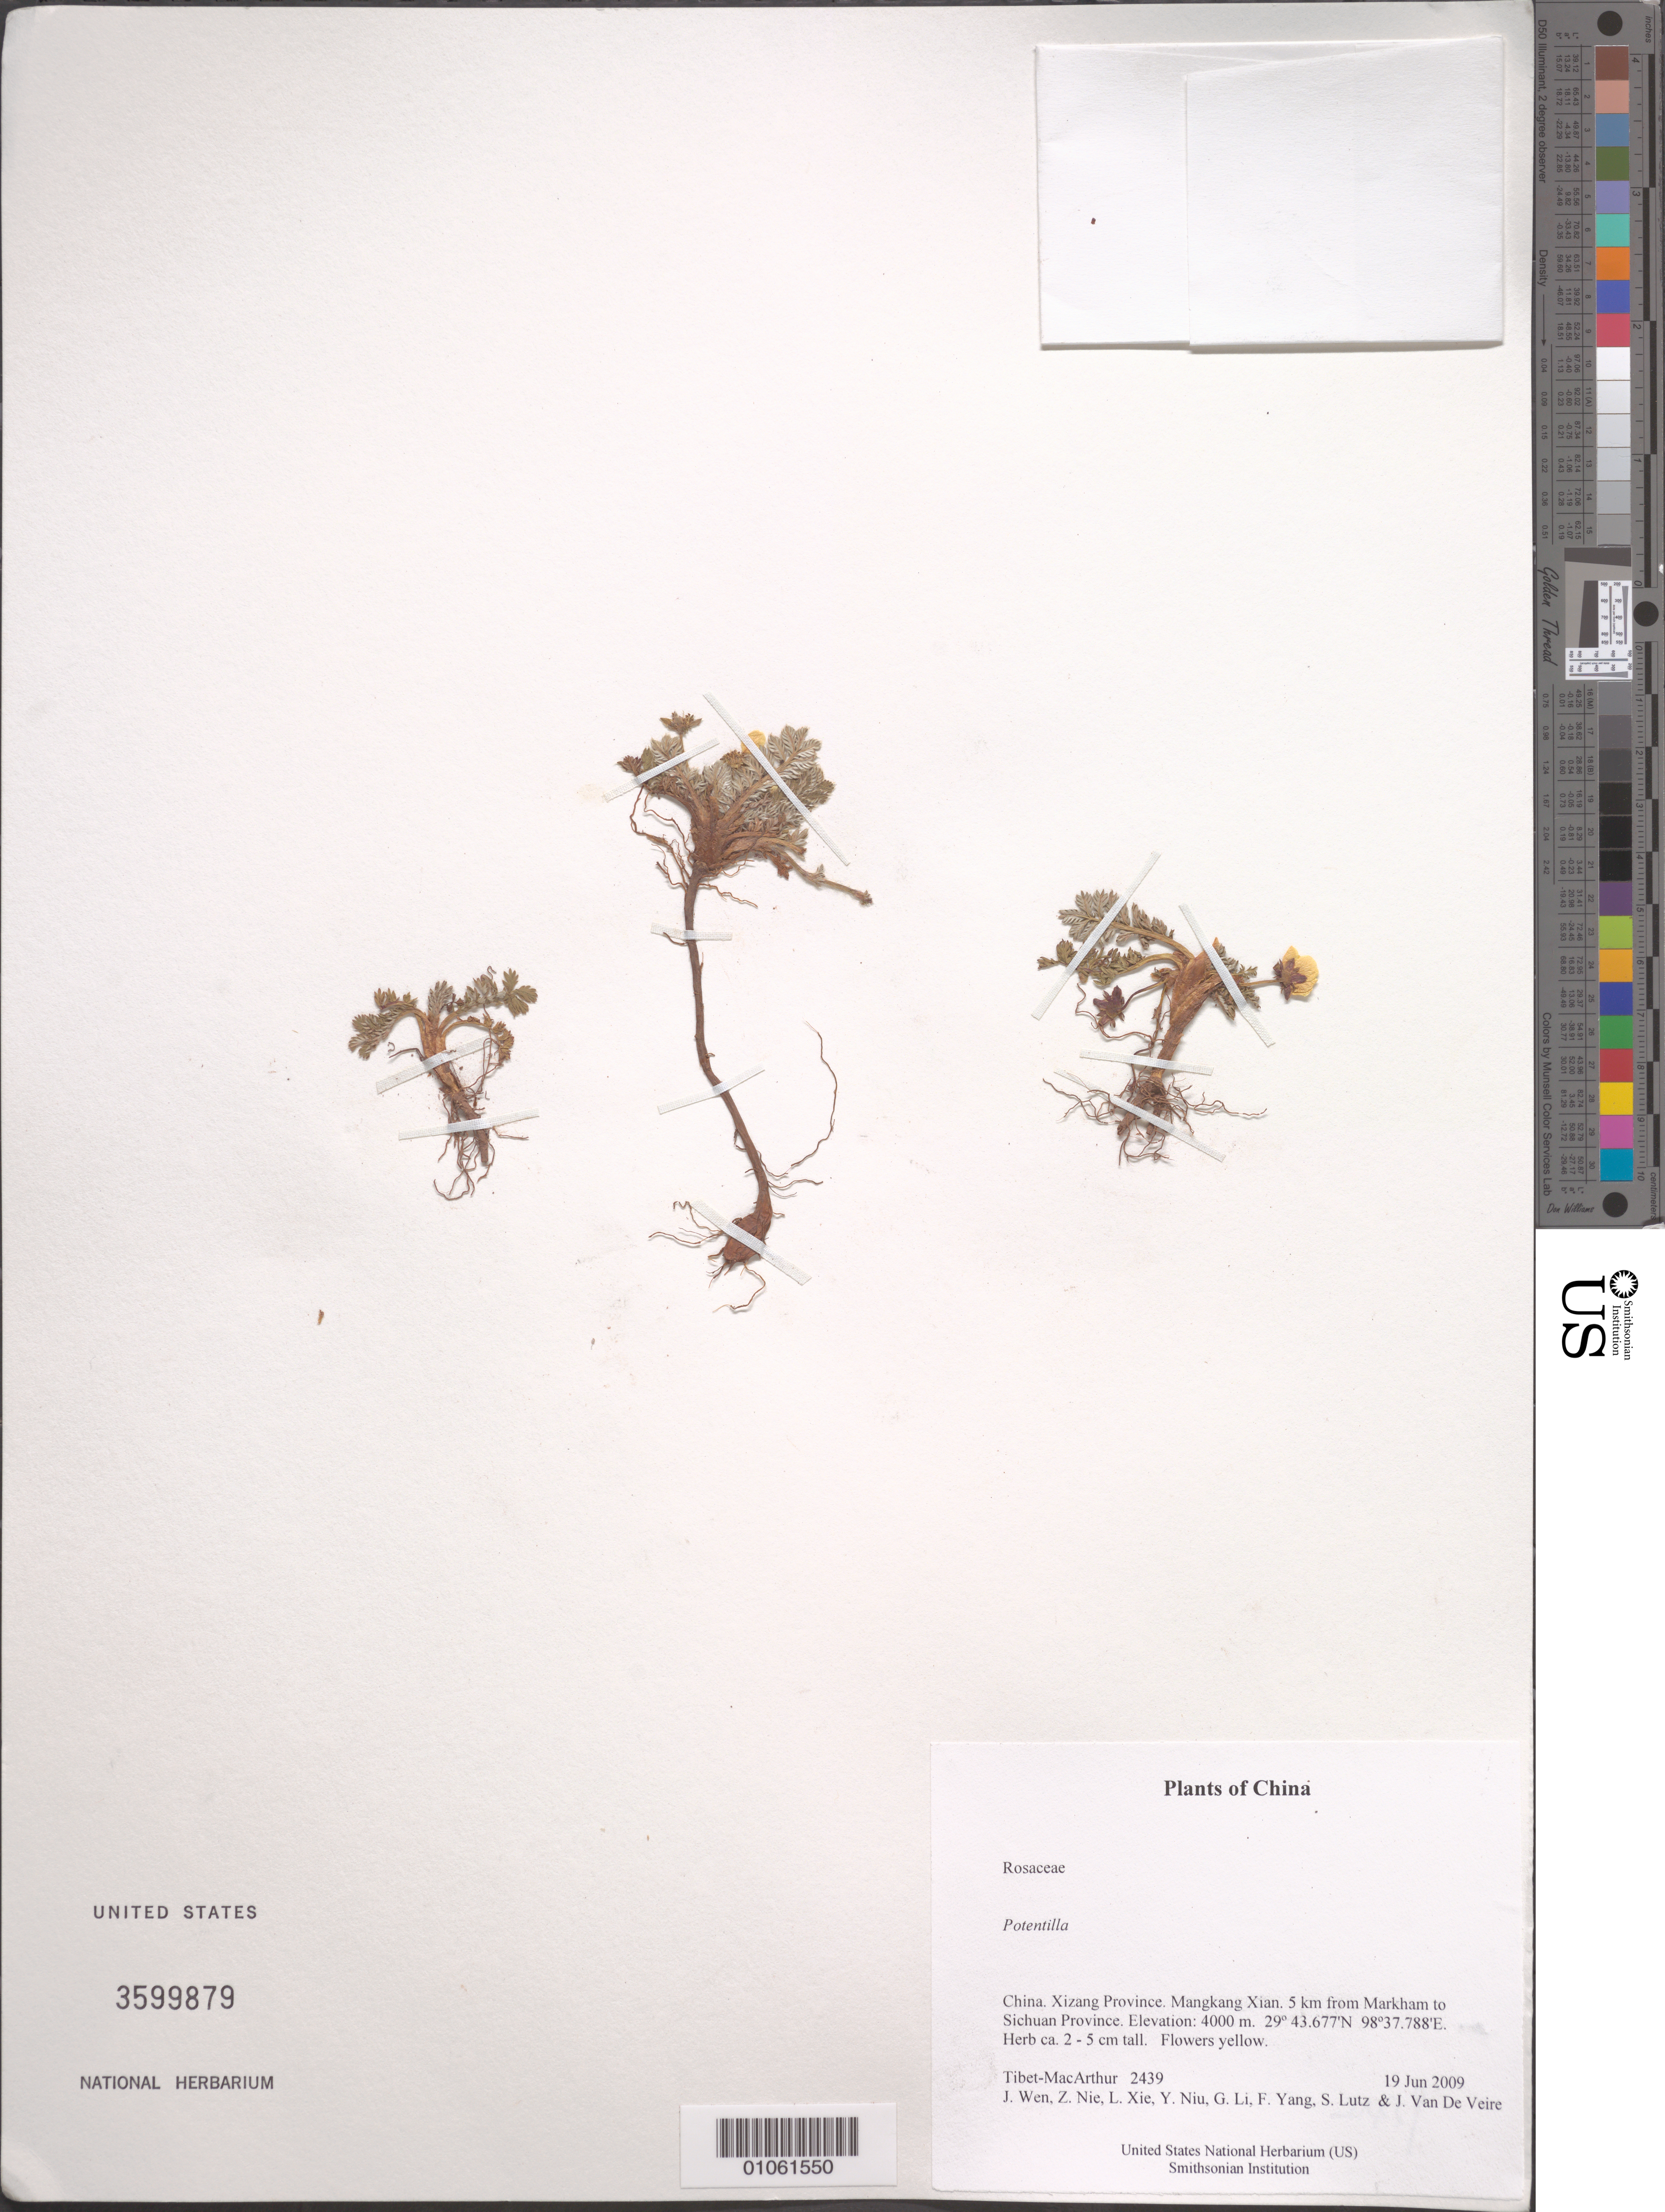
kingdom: Plantae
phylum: Tracheophyta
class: Magnoliopsida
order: Rosales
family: Rosaceae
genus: Potentilla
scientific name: Potentilla sp.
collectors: Tibet-MacArthur, J. Wen, Z. Nie, L. Xie, Y. Niu, G. Li, F. Yang, S. Lutz & J. Van De Veire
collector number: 2439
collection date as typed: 19 Jun 2009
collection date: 2009-06-19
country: China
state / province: Xizang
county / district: Mangkang Xian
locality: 5 km from Markham to Sichuan Province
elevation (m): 4000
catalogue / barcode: US 3599879